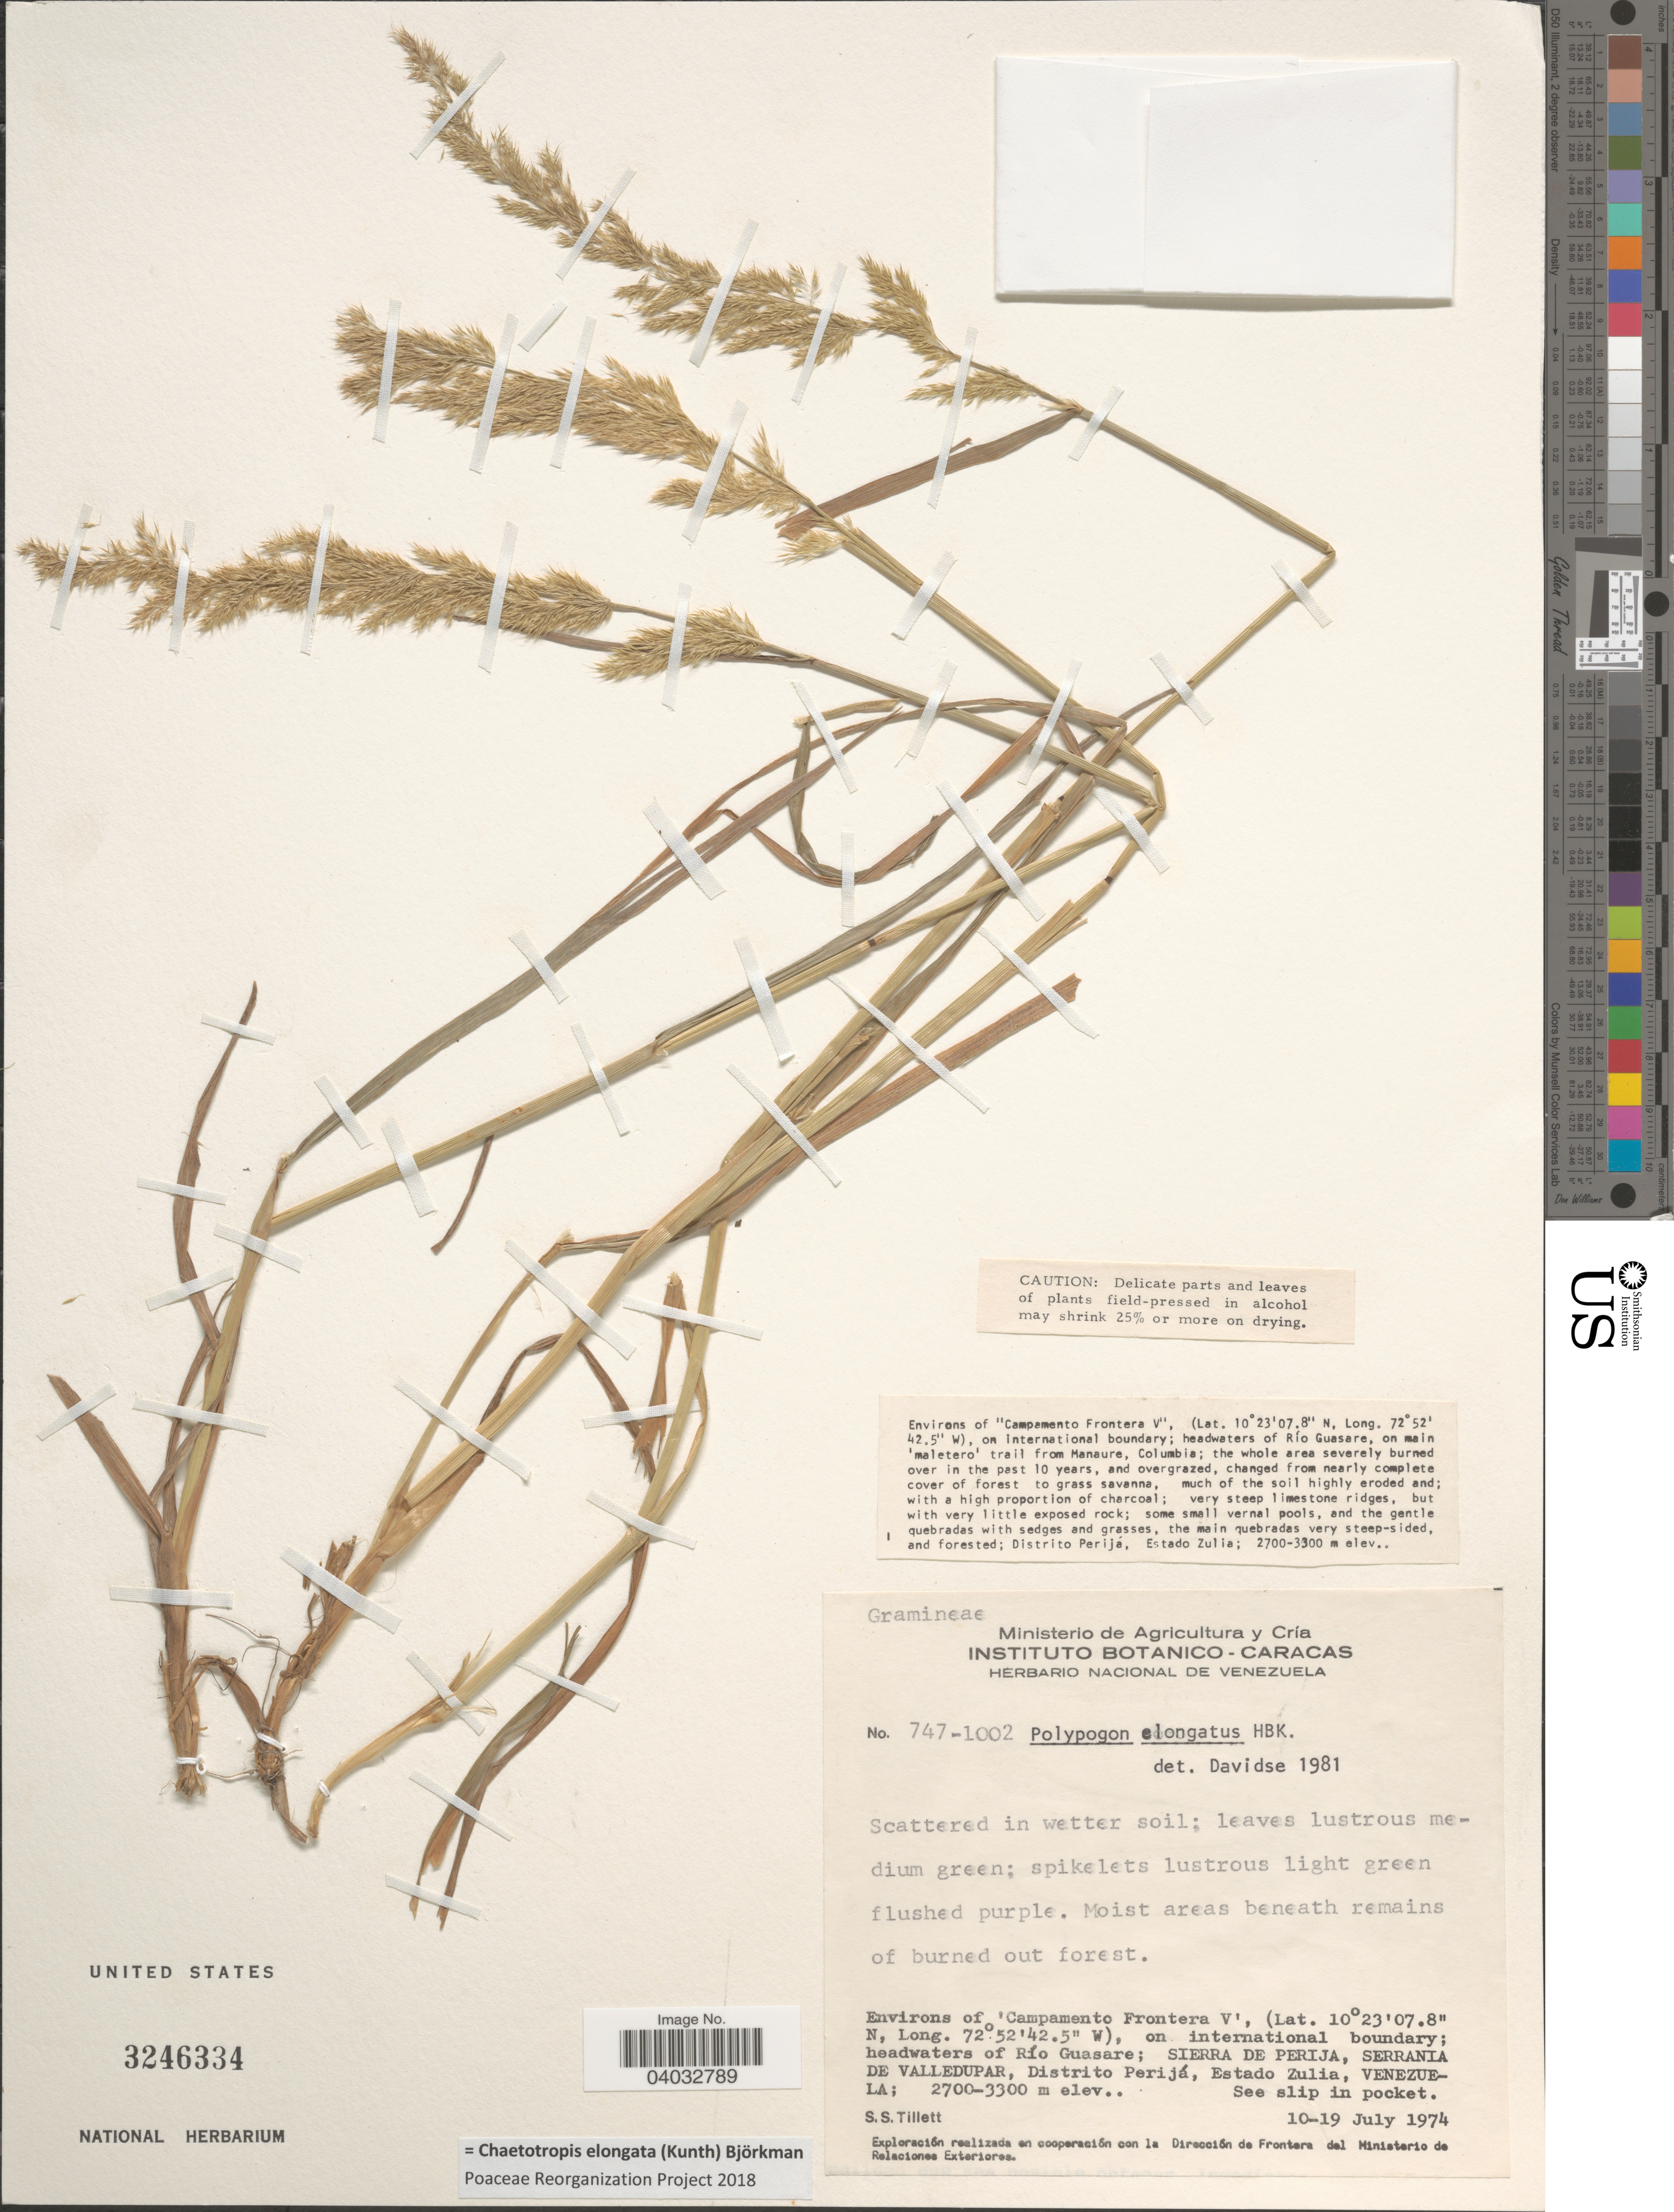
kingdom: Plantae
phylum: Tracheophyta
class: Liliopsida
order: Poales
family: Poaceae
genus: Chaetotropis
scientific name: Chaetotropis elongata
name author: (Kunth) Björkman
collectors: S. S. Tillett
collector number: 747-1002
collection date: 1974-07-10/1974-07-19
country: Venezuela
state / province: Zulia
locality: Environs of 'Campamento Frontera V', on international boundary; headwaters of Río Guasare; Sierra De Perija, Serrania De Valledupar, Distrito Perijá.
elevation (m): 2700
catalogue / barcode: US 3246334